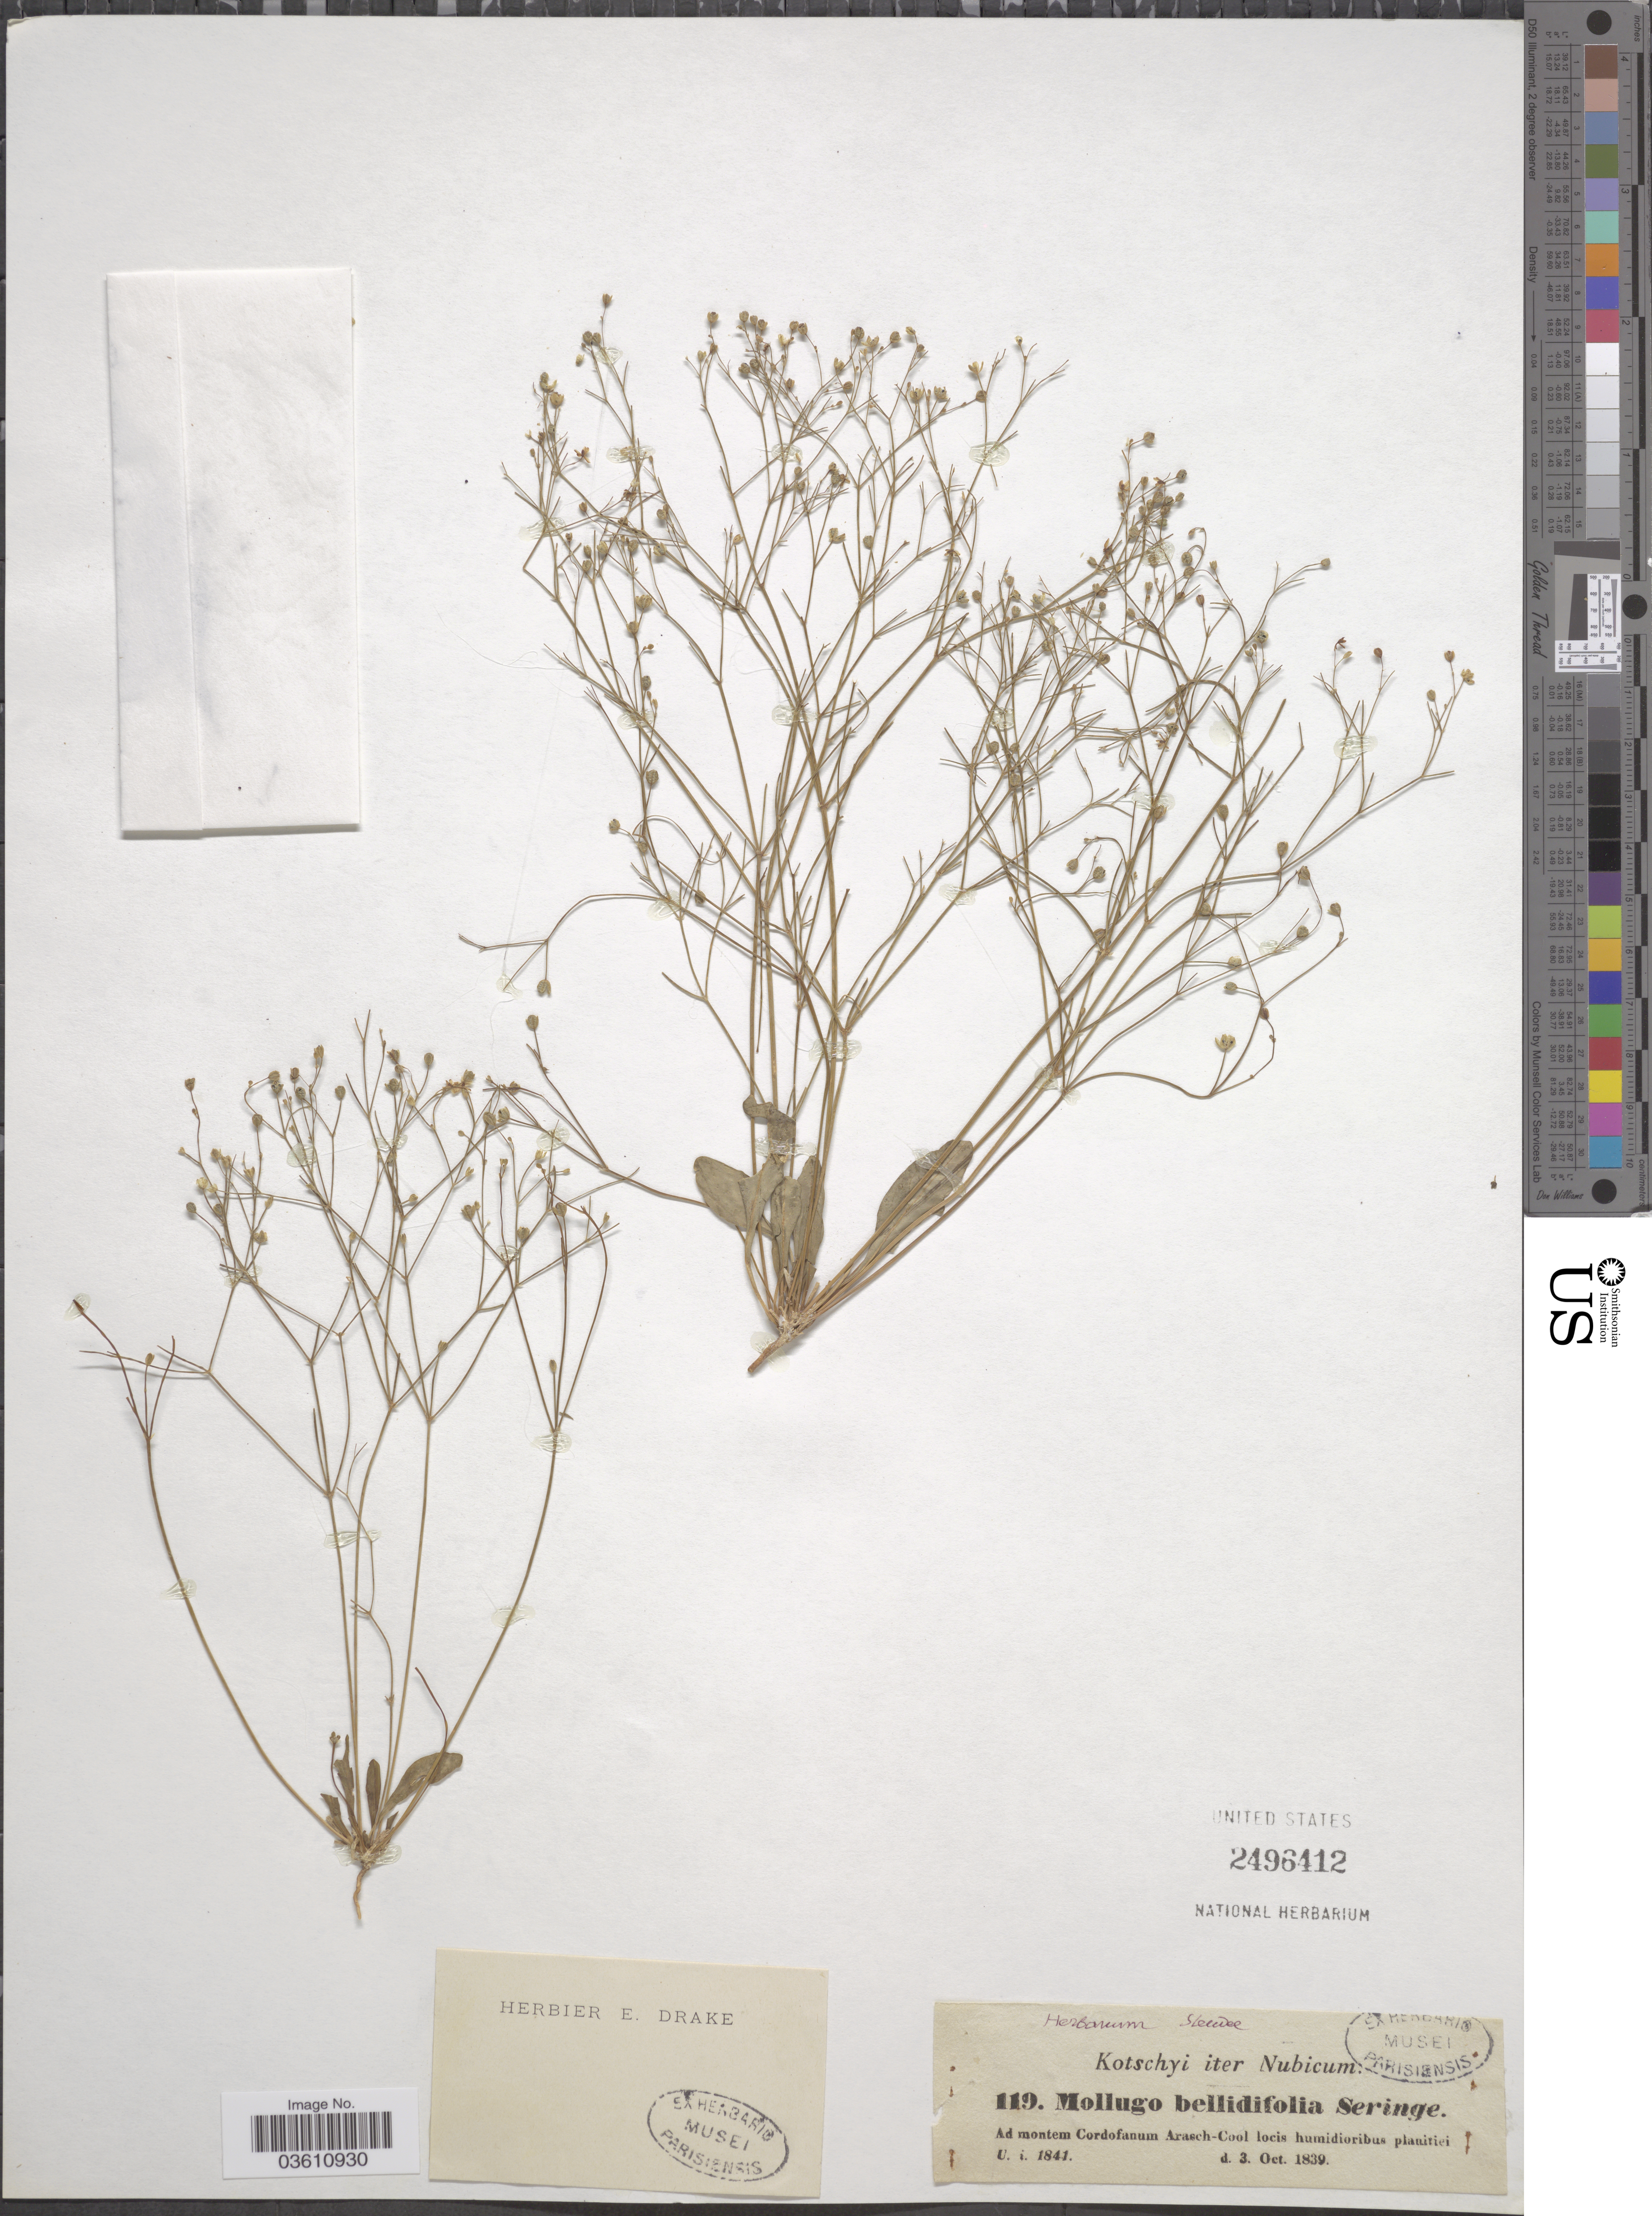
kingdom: Plantae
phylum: Tracheophyta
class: Magnoliopsida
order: Caryophyllales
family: Molluginaceae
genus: Paramollugo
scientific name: Paramollugo nudicaulis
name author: (Lam.) Thulin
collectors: -. Kotschyi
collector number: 119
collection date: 1839-10-03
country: Sudan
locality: Iter Nubicum. Ad montem Cordofanum Arasch-Cool locis humidioribus planitiei.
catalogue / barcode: US 2496412